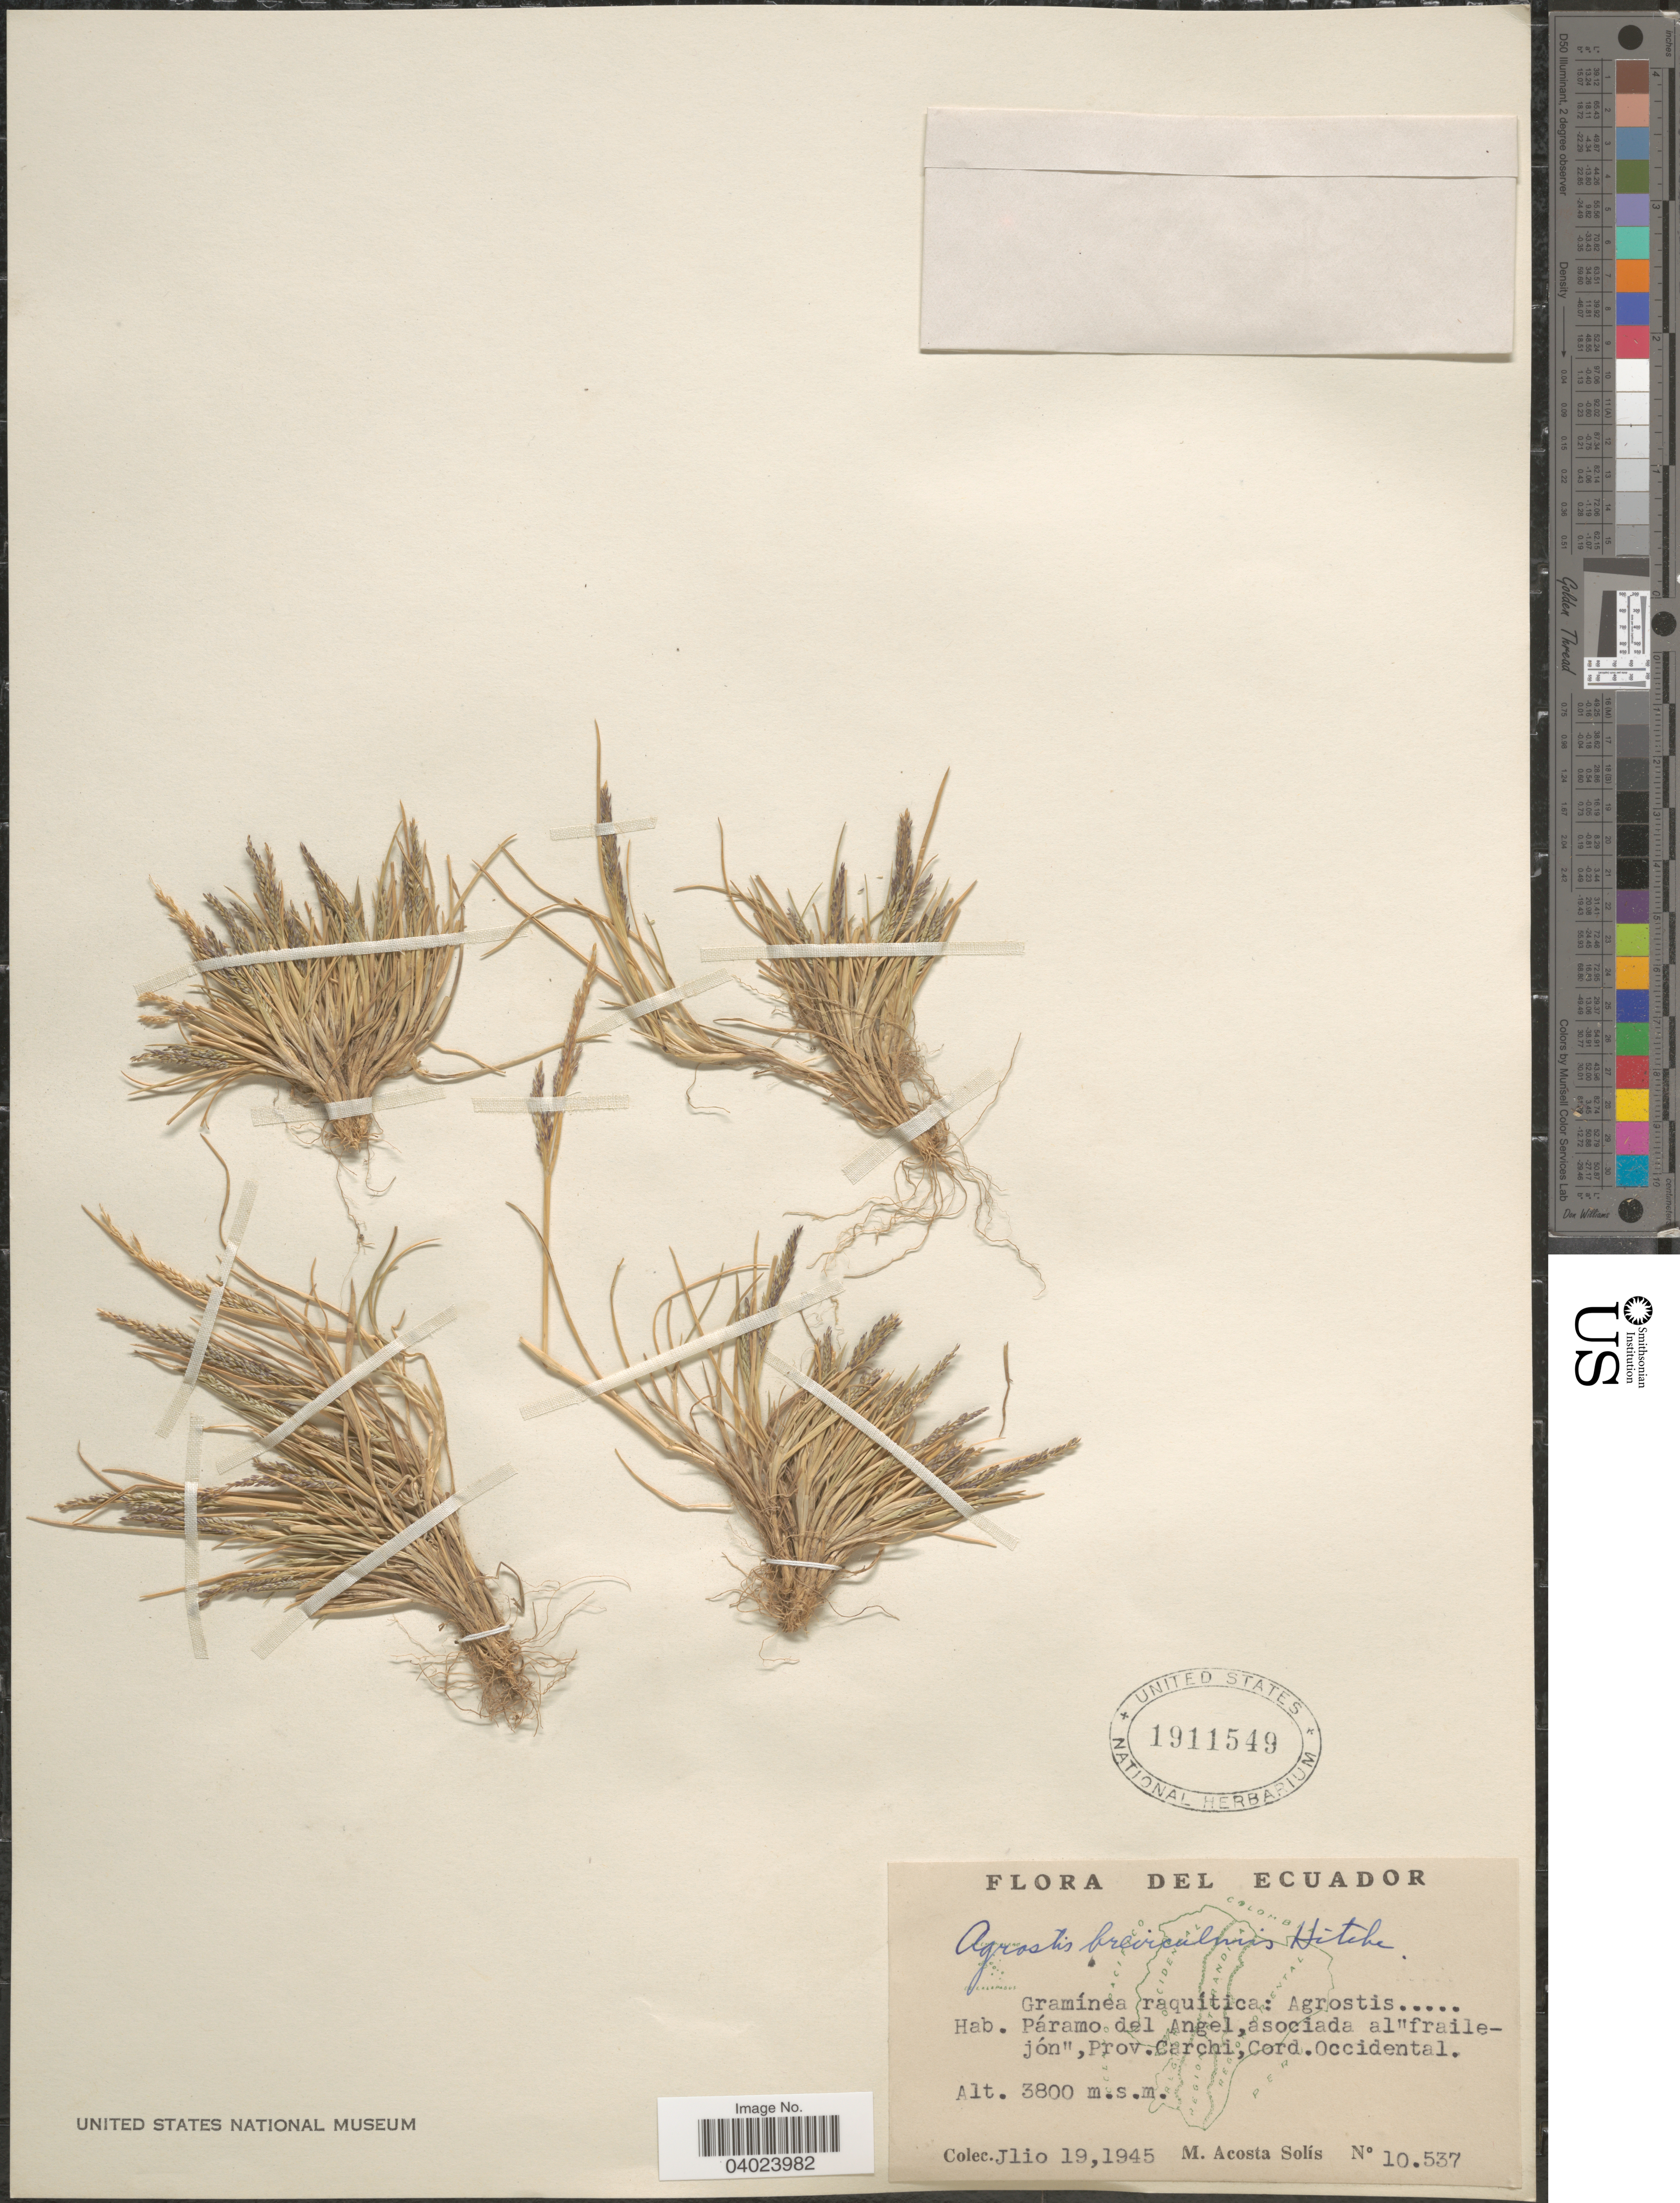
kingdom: Plantae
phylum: Tracheophyta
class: Liliopsida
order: Poales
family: Poaceae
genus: Agrostis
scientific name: Agrostis breviculmis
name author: Hitchc.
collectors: M. Acosta Solis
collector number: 10537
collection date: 1945-07-19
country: Ecuador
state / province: Carchi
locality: Páramo del Angel, asociada al"frailejón", Cord. Occidental.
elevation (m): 3800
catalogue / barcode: US 1911549